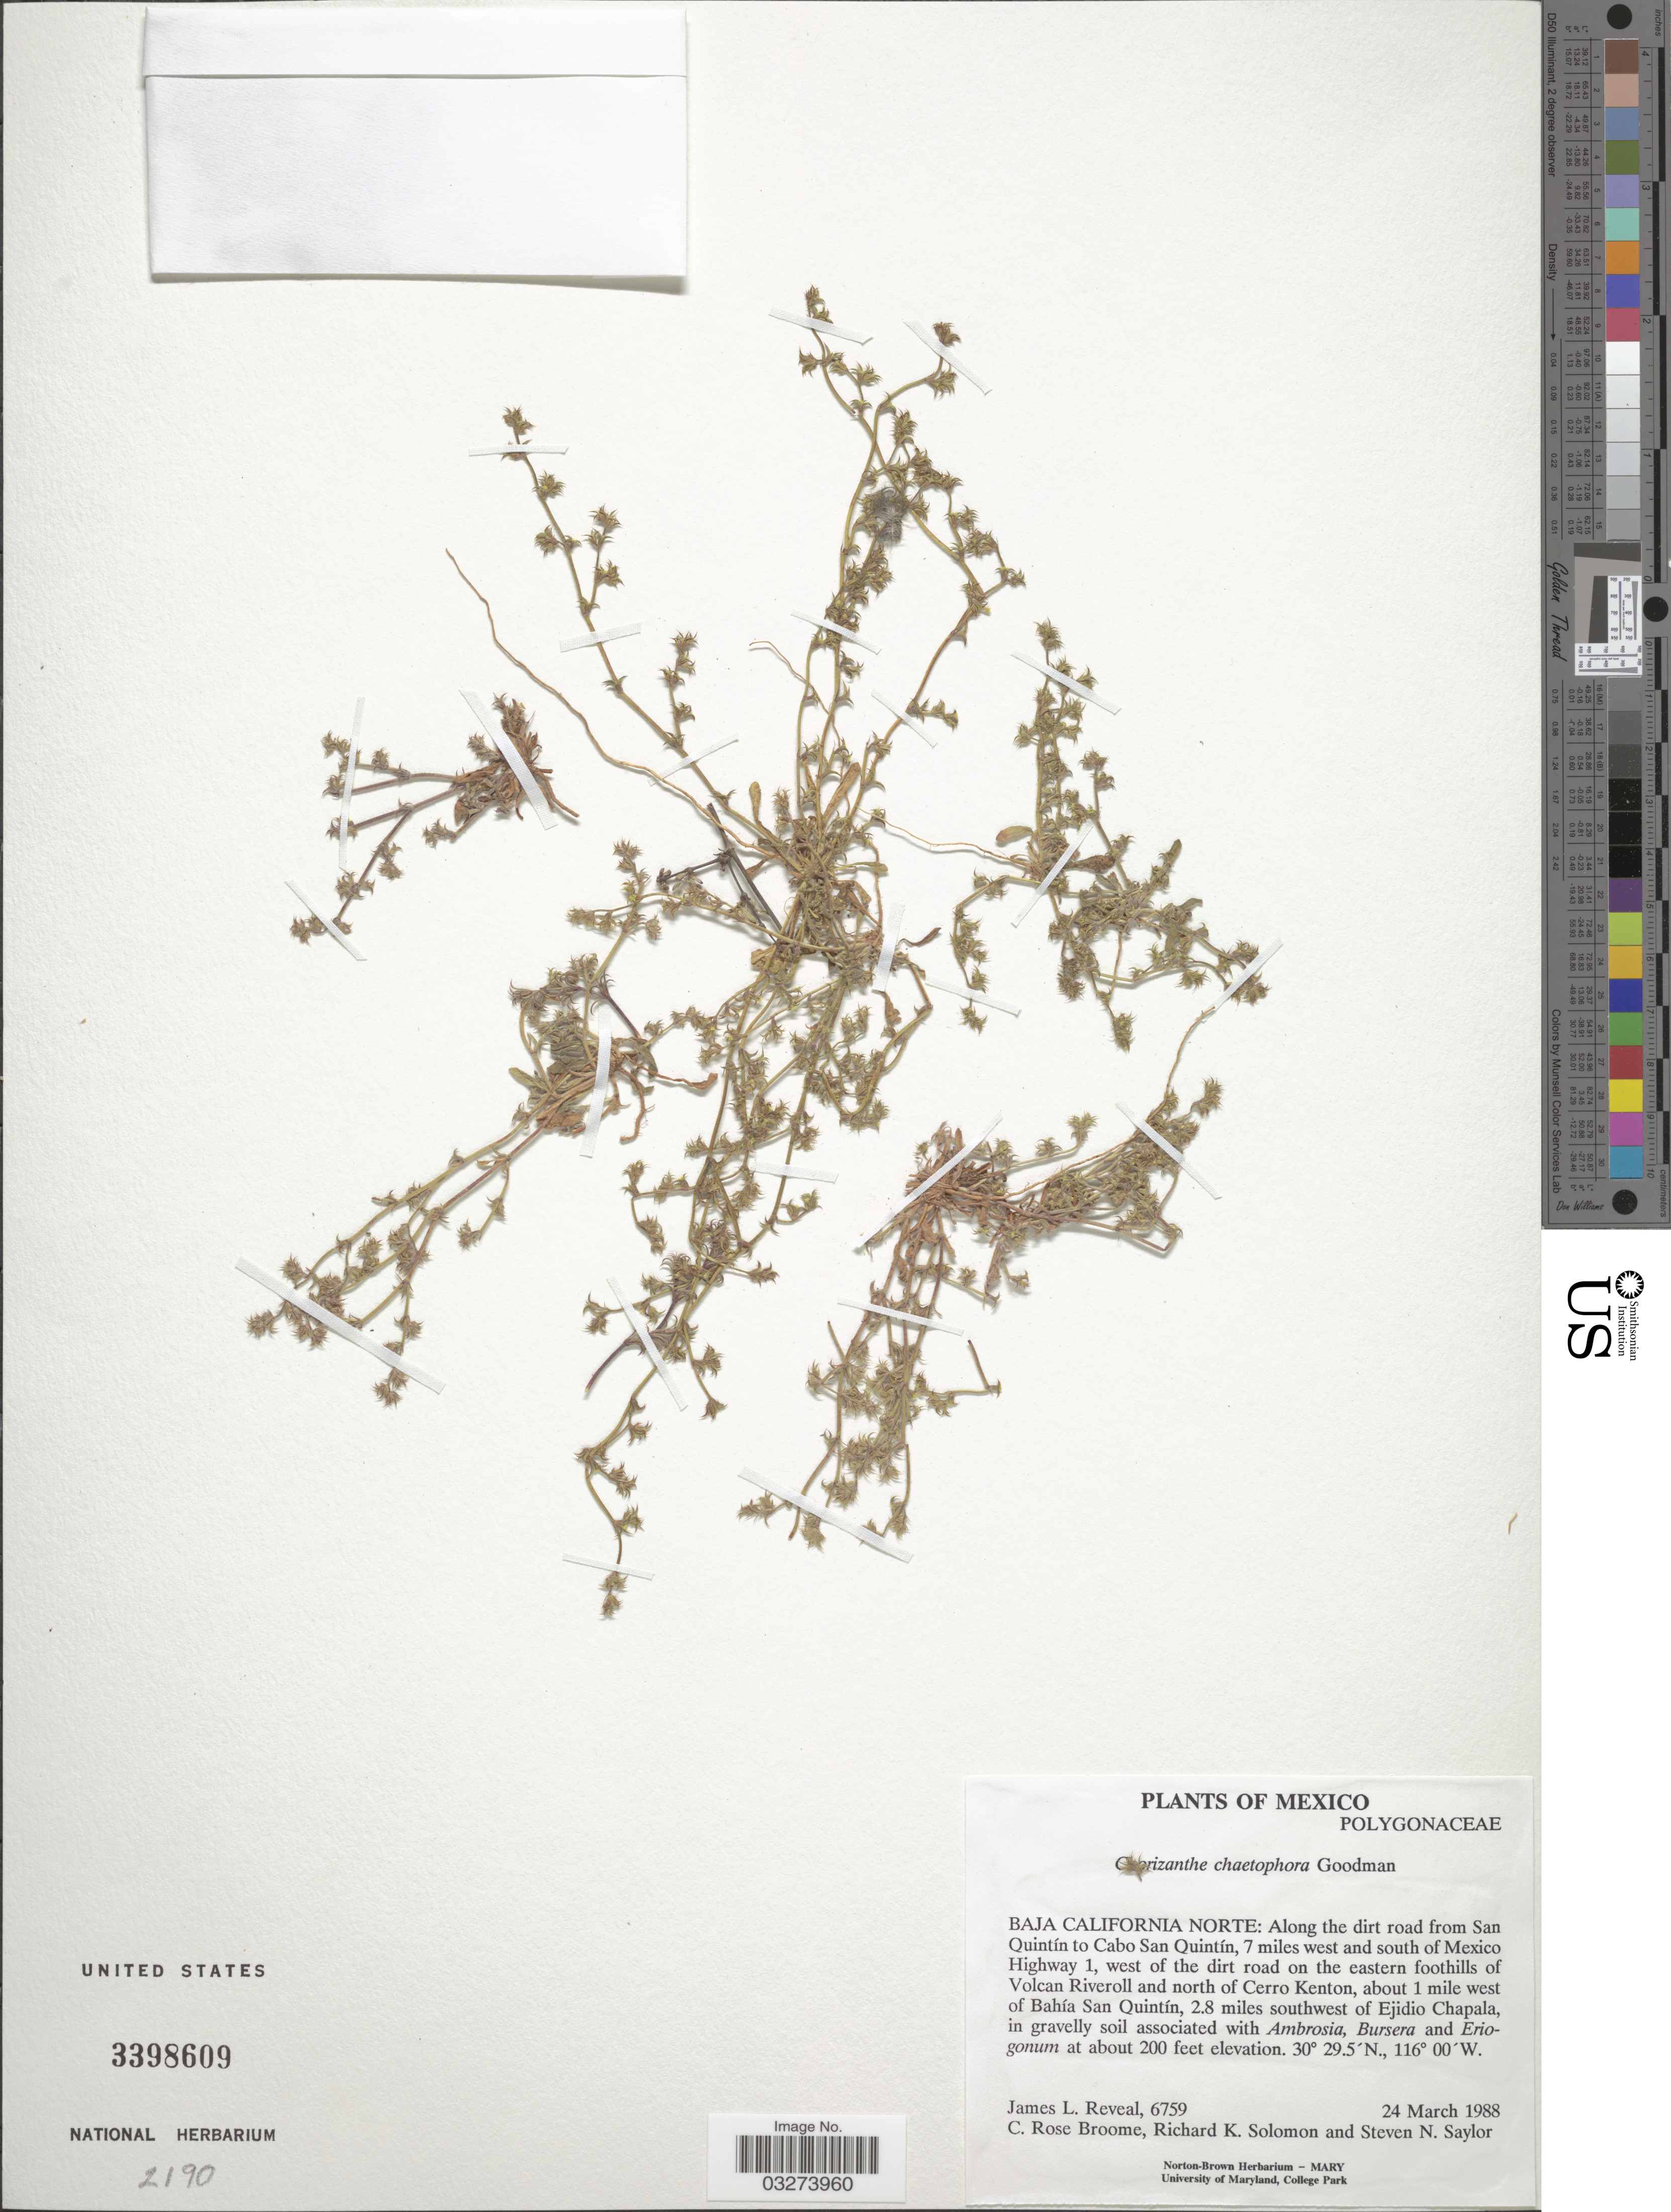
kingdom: Plantae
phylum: Tracheophyta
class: Magnoliopsida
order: Caryophyllales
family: Polygonaceae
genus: Chorizanthe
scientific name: Chorizanthe chaetophora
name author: Goodman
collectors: J. L. Reveal, C. R. Broome, R. Solomon & S. Saylor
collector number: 6759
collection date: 1988-03-24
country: Mexico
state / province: Baja California Norte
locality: Along the dirt road from San Quintín to Cabo San Quintín, 7 miles west and south of Mexico Highway 1, west of the dirt road on the eastern foothills of Volcan Riveroll and north of Cerro Kenton, about 1 mile west of Bahía San Quintín, 2.8 miles southwest of Ejidio Chapala.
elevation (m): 61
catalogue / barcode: US 3398609